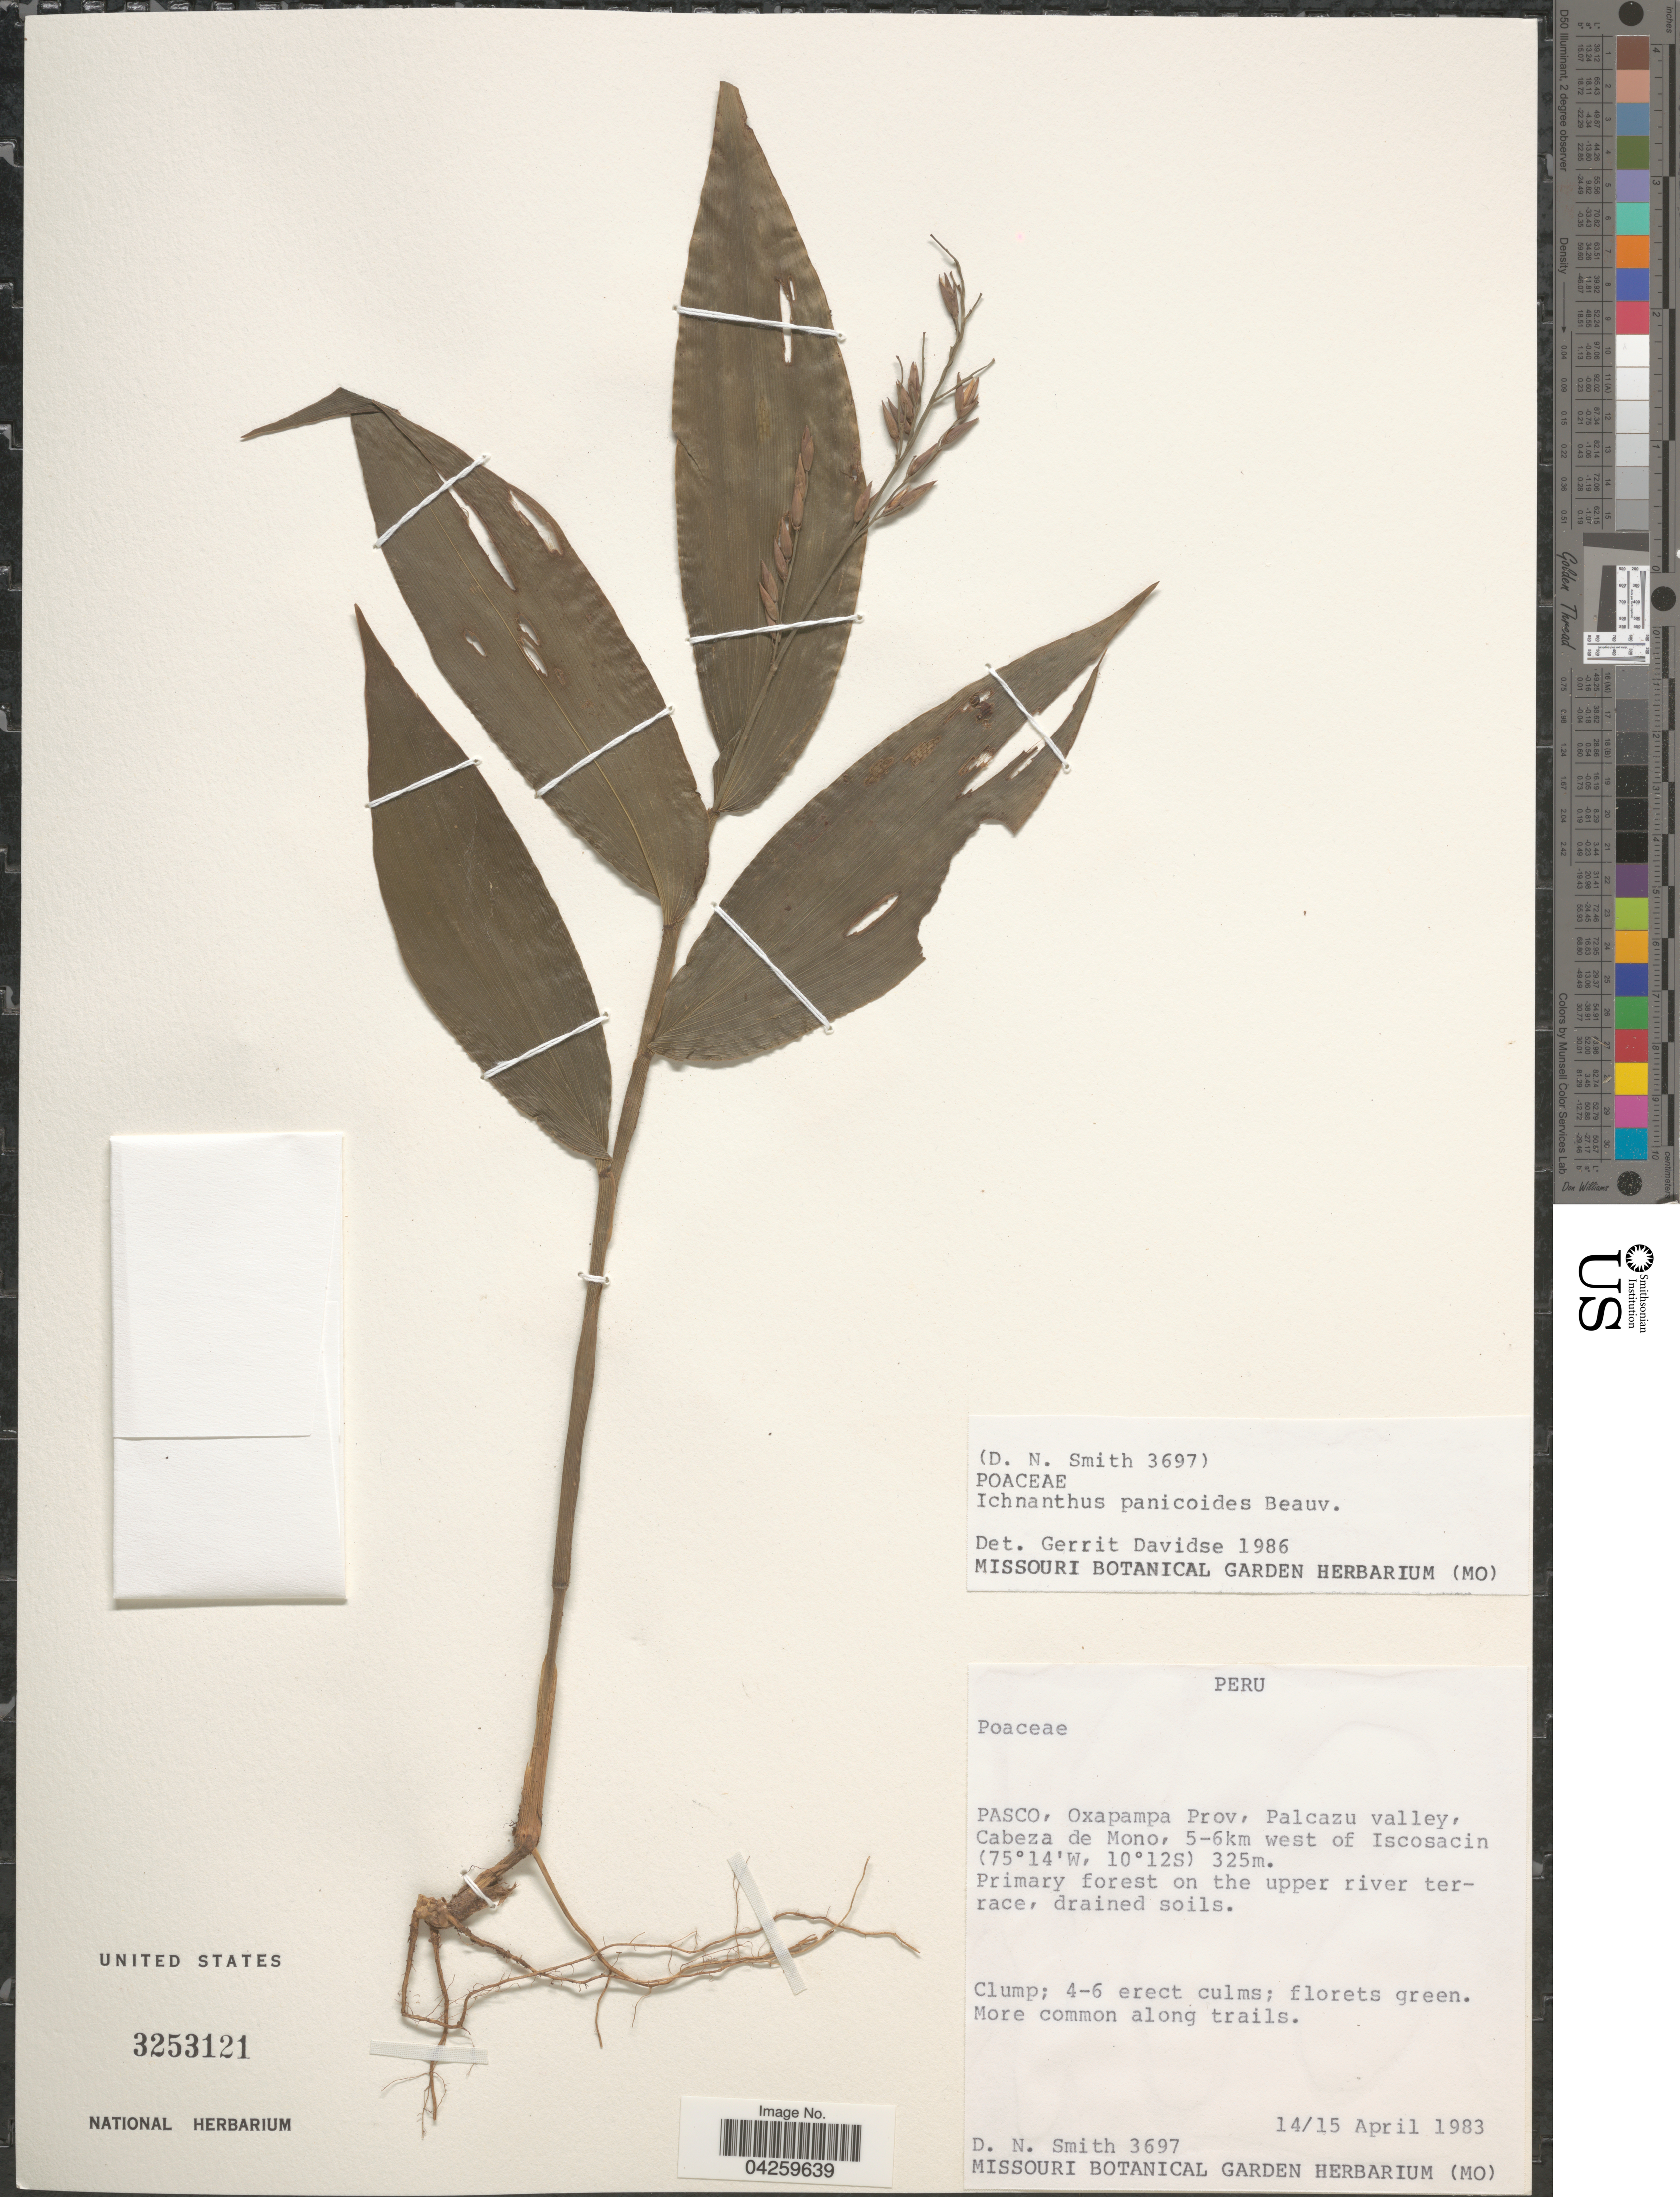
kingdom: Plantae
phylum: Tracheophyta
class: Liliopsida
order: Poales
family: Poaceae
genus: Ichnanthus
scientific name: Ichnanthus panicoides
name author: P. Beauv.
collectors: D. Smith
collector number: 3697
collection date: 1983-04-14/1983-04-15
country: Peru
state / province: Pasco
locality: Oxapampa Prov, Palcazu valley, Cabeza de Mono, 5-6km west of Iscosacin. Primary forest on the upper river terrace.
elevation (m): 325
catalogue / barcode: US 3253121